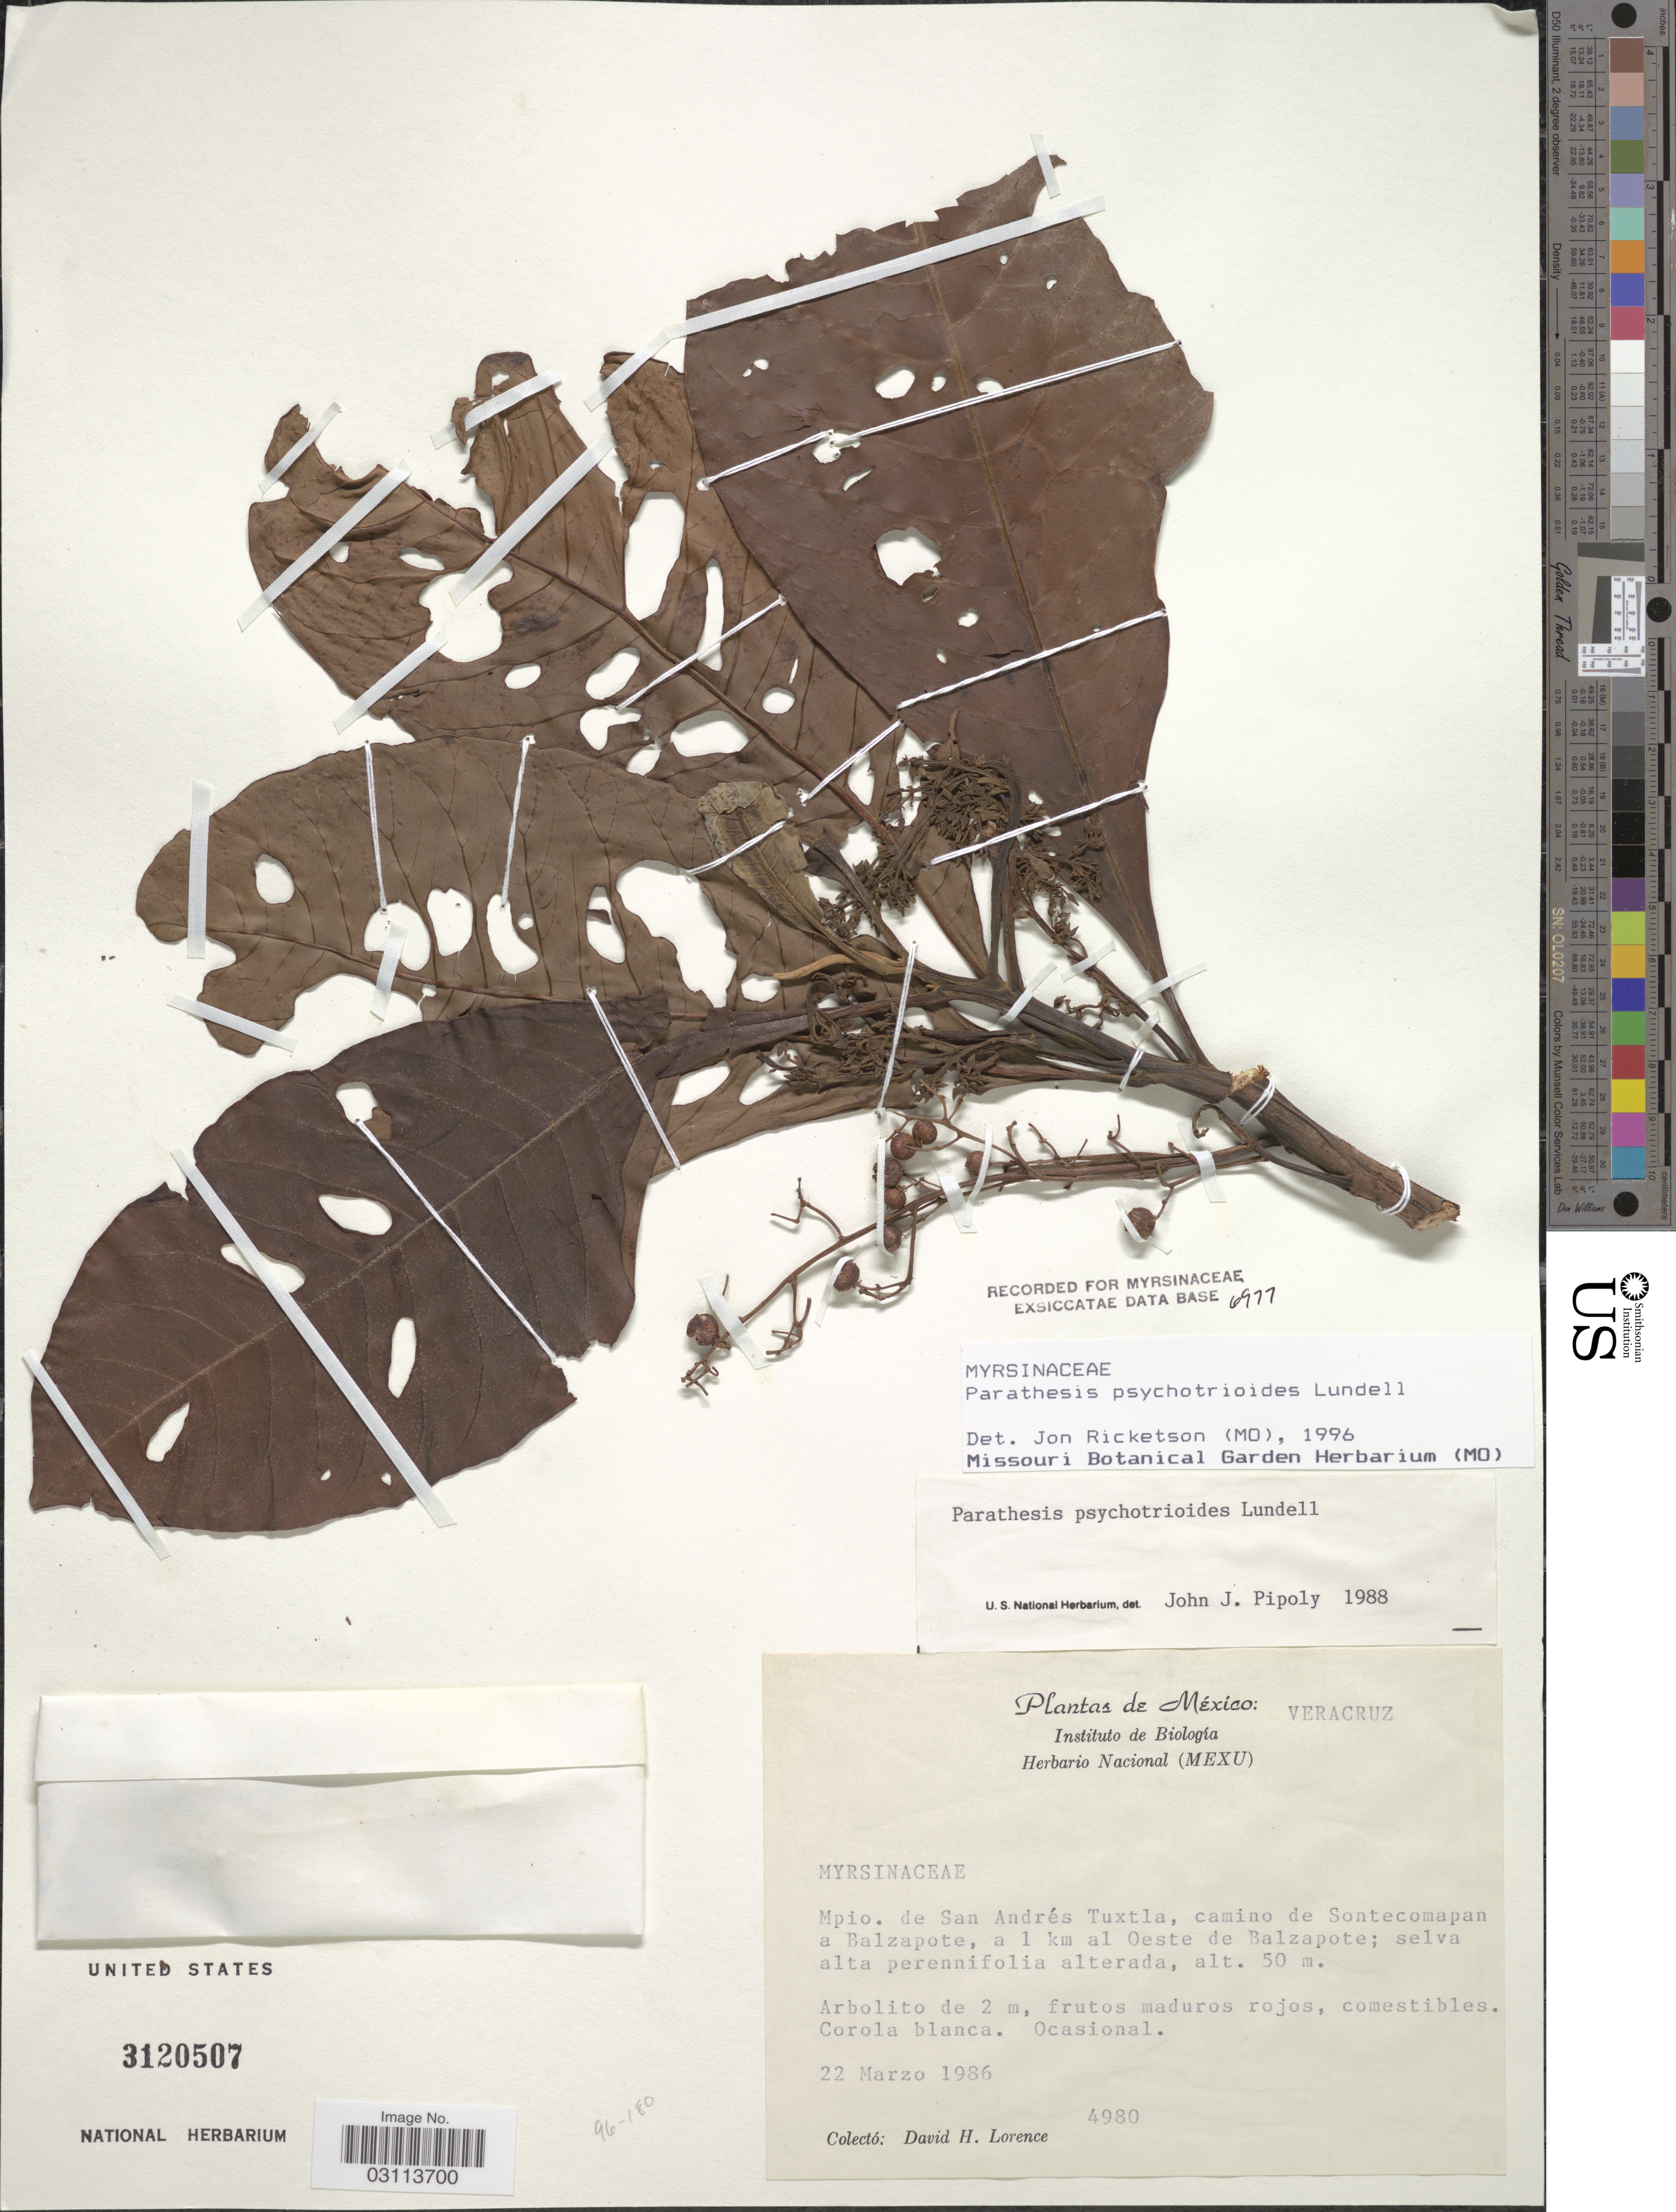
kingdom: Plantae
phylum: Tracheophyta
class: Magnoliopsida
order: Ericales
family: Primulaceae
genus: Parathesis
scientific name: Parathesis psychotrioides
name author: Lundell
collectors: D. Lorence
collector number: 4980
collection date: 1986-03-22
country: Mexico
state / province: Veracruz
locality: Veracruz. Mpio. de San Andrés Tuxtla, camino de Sontecompana Balzapote, a 1 km al Oeste de Balzapote.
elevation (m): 50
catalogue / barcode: US 3120507